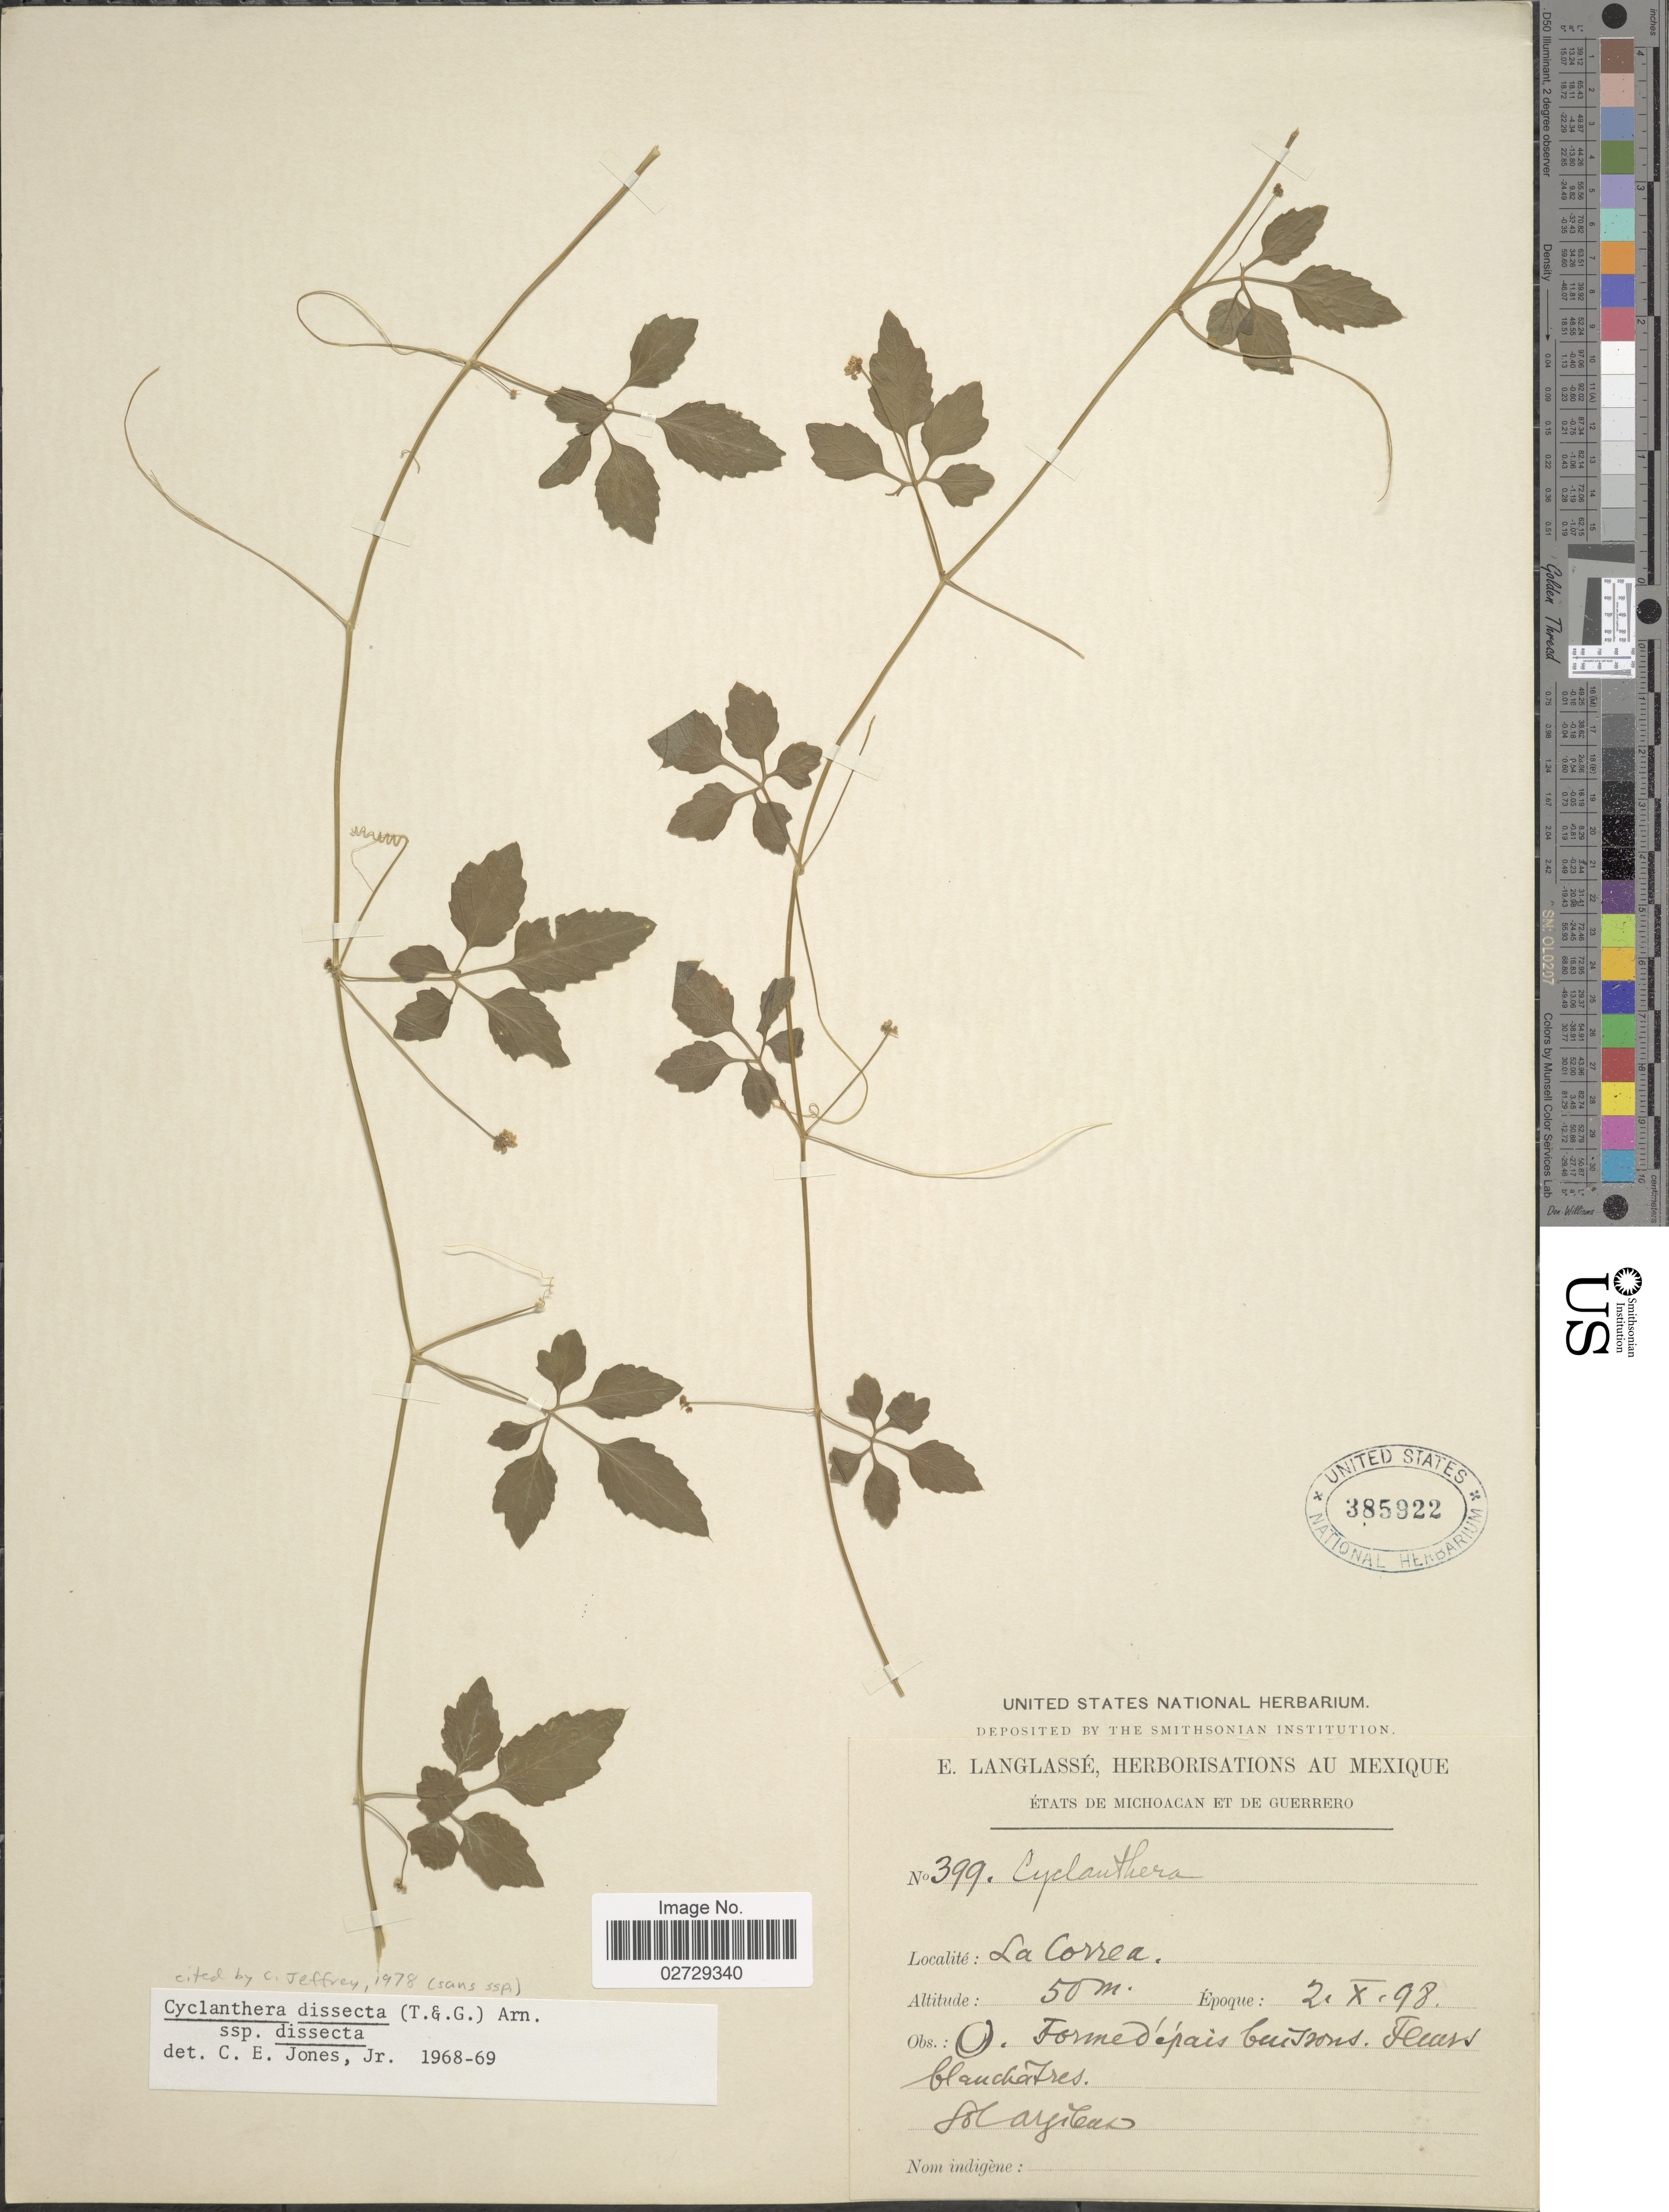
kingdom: Plantae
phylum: Tracheophyta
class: Magnoliopsida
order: Cucurbitales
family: Cucurbitaceae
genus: Cyclanthera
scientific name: Cyclanthera dissecta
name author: (Torr. & A. Gray) Arn.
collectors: E. Langlassé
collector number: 399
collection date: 1898-10-02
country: Mexico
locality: Etats de Michoacan et de Guerrero. La Correa.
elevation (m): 50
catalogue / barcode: US 385922